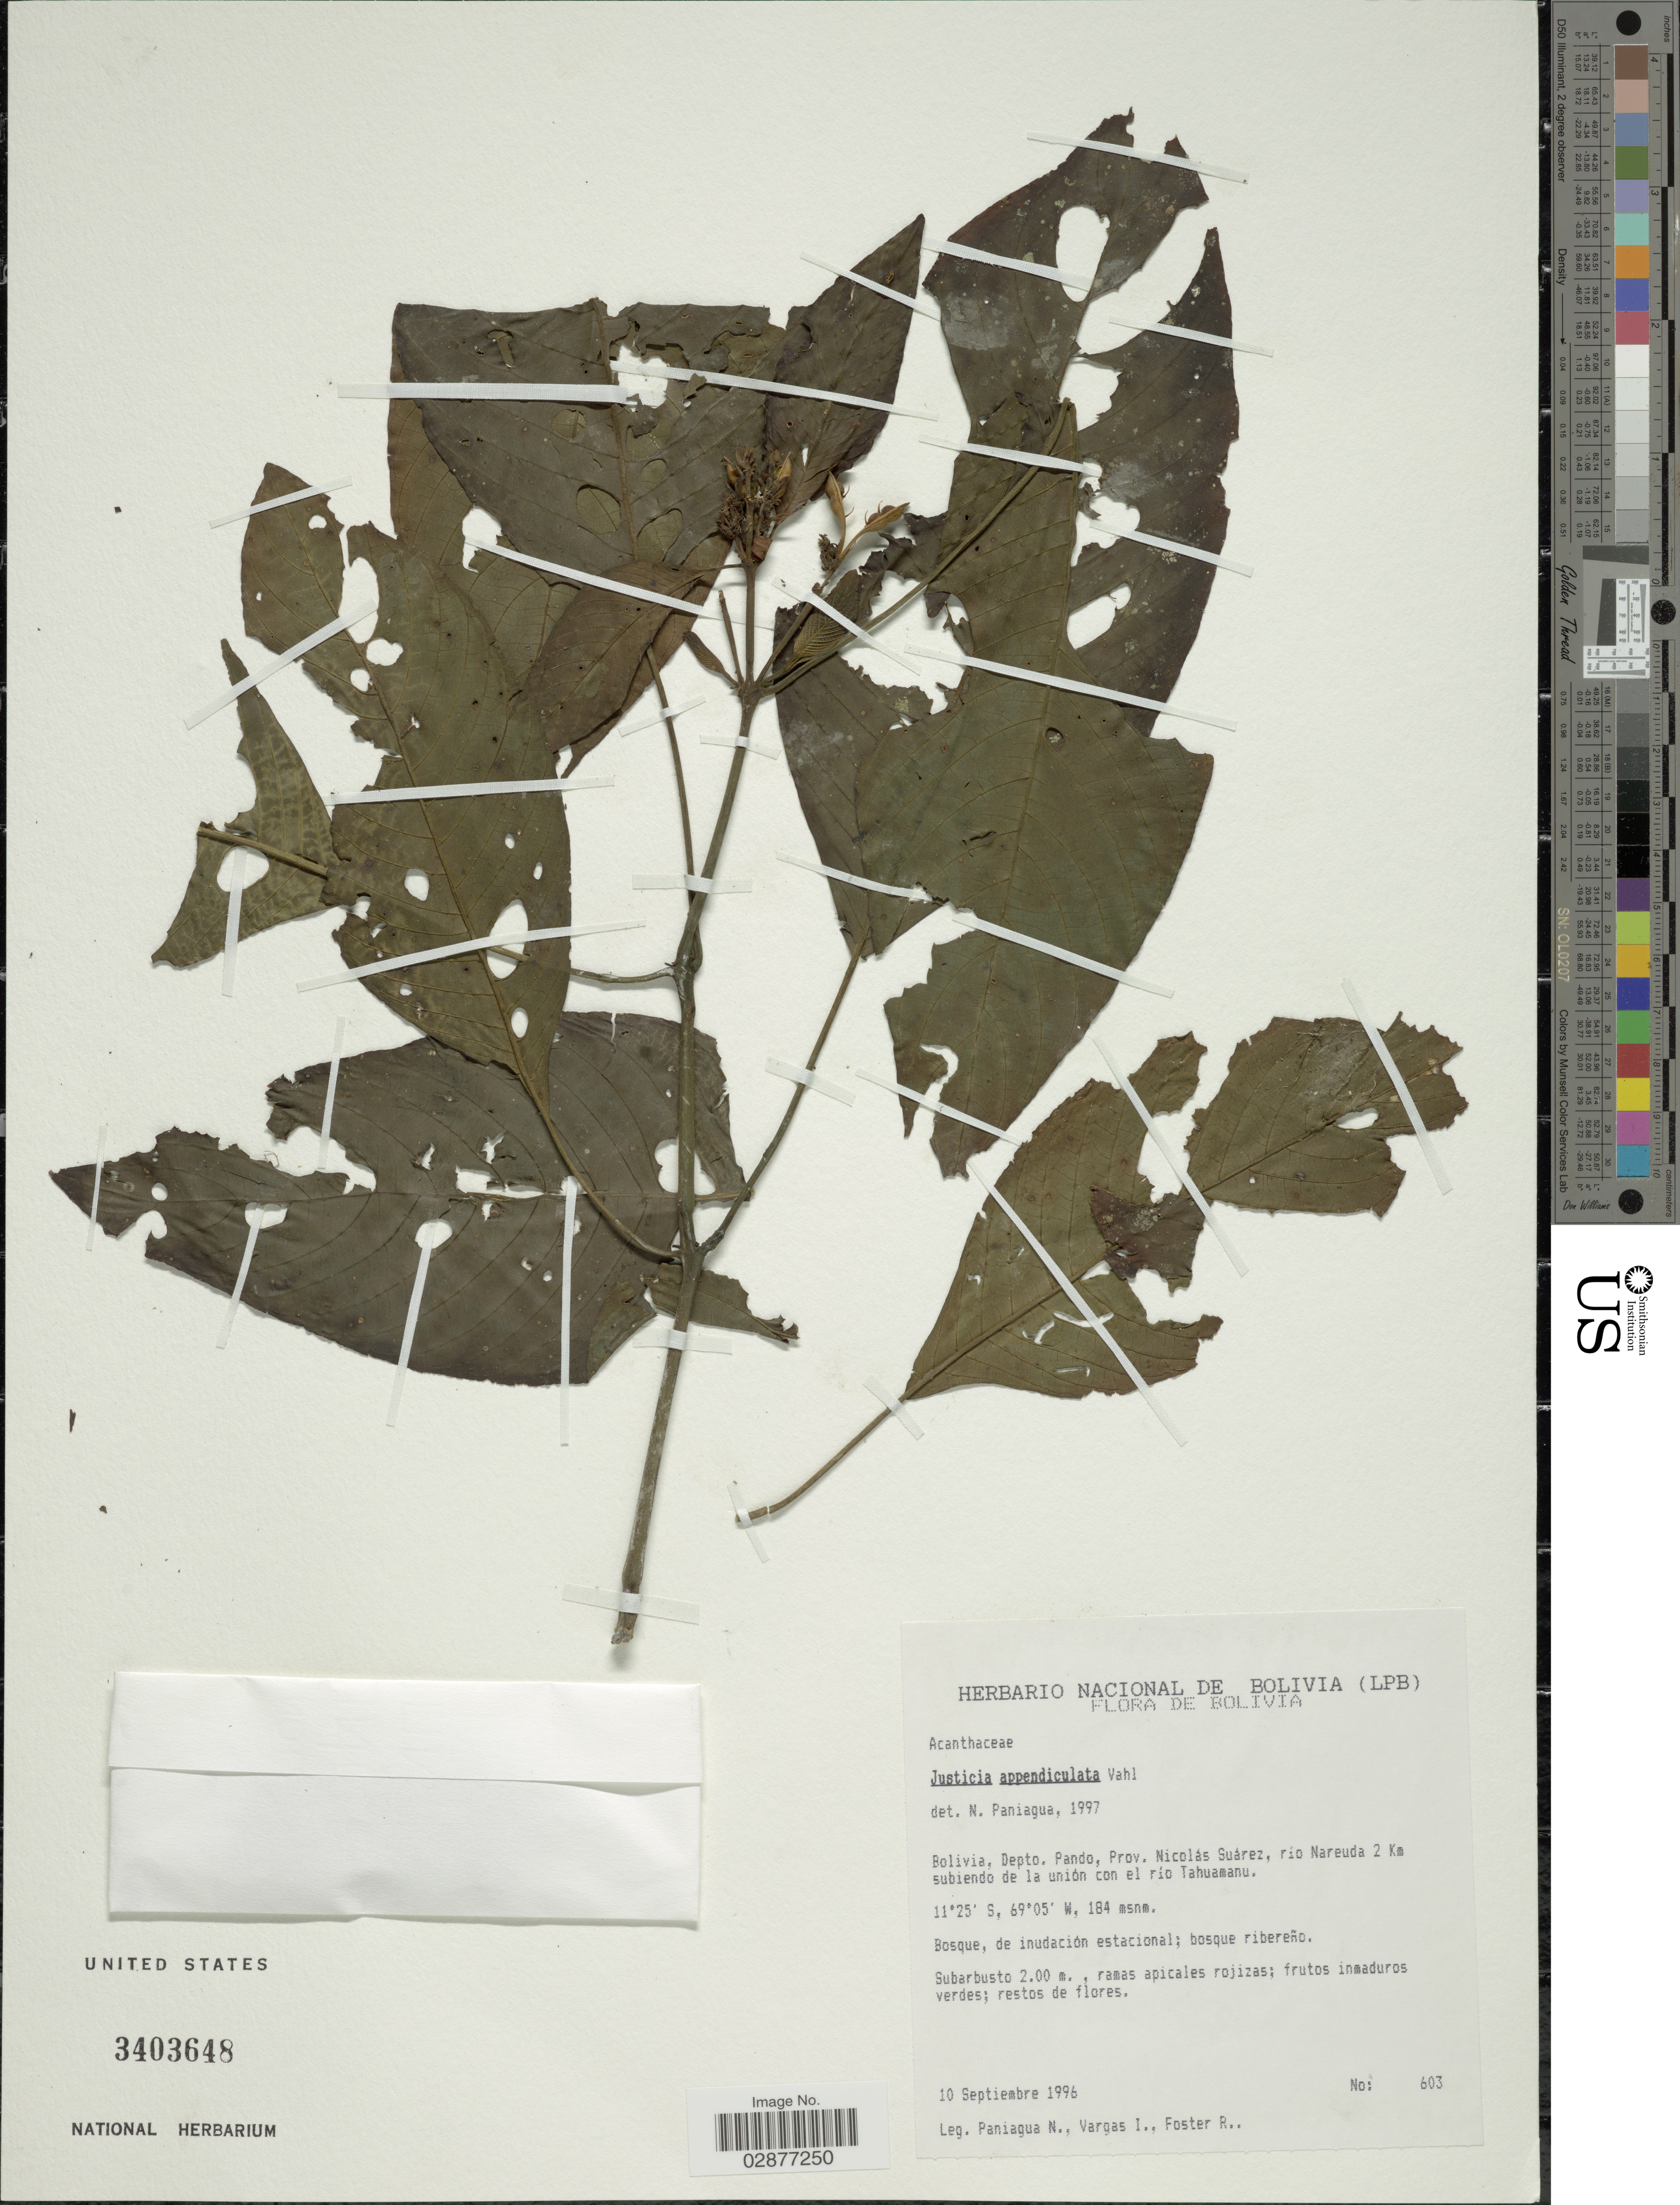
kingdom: Plantae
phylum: Tracheophyta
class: Magnoliopsida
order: Lamiales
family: Acanthaceae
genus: Justicia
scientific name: Justicia appendiculata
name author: (Ruiz & Pav.) Vahl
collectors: N. Paniagua, I. Vargas & R. Foster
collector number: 603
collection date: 1996-09-10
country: Bolivia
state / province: Pando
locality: Depto. Pando, Prov. Nicolás Suárez, río Nareuda 2 Km subiendo de la unión con el río Tahuamanu.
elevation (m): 184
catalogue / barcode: US 3403648